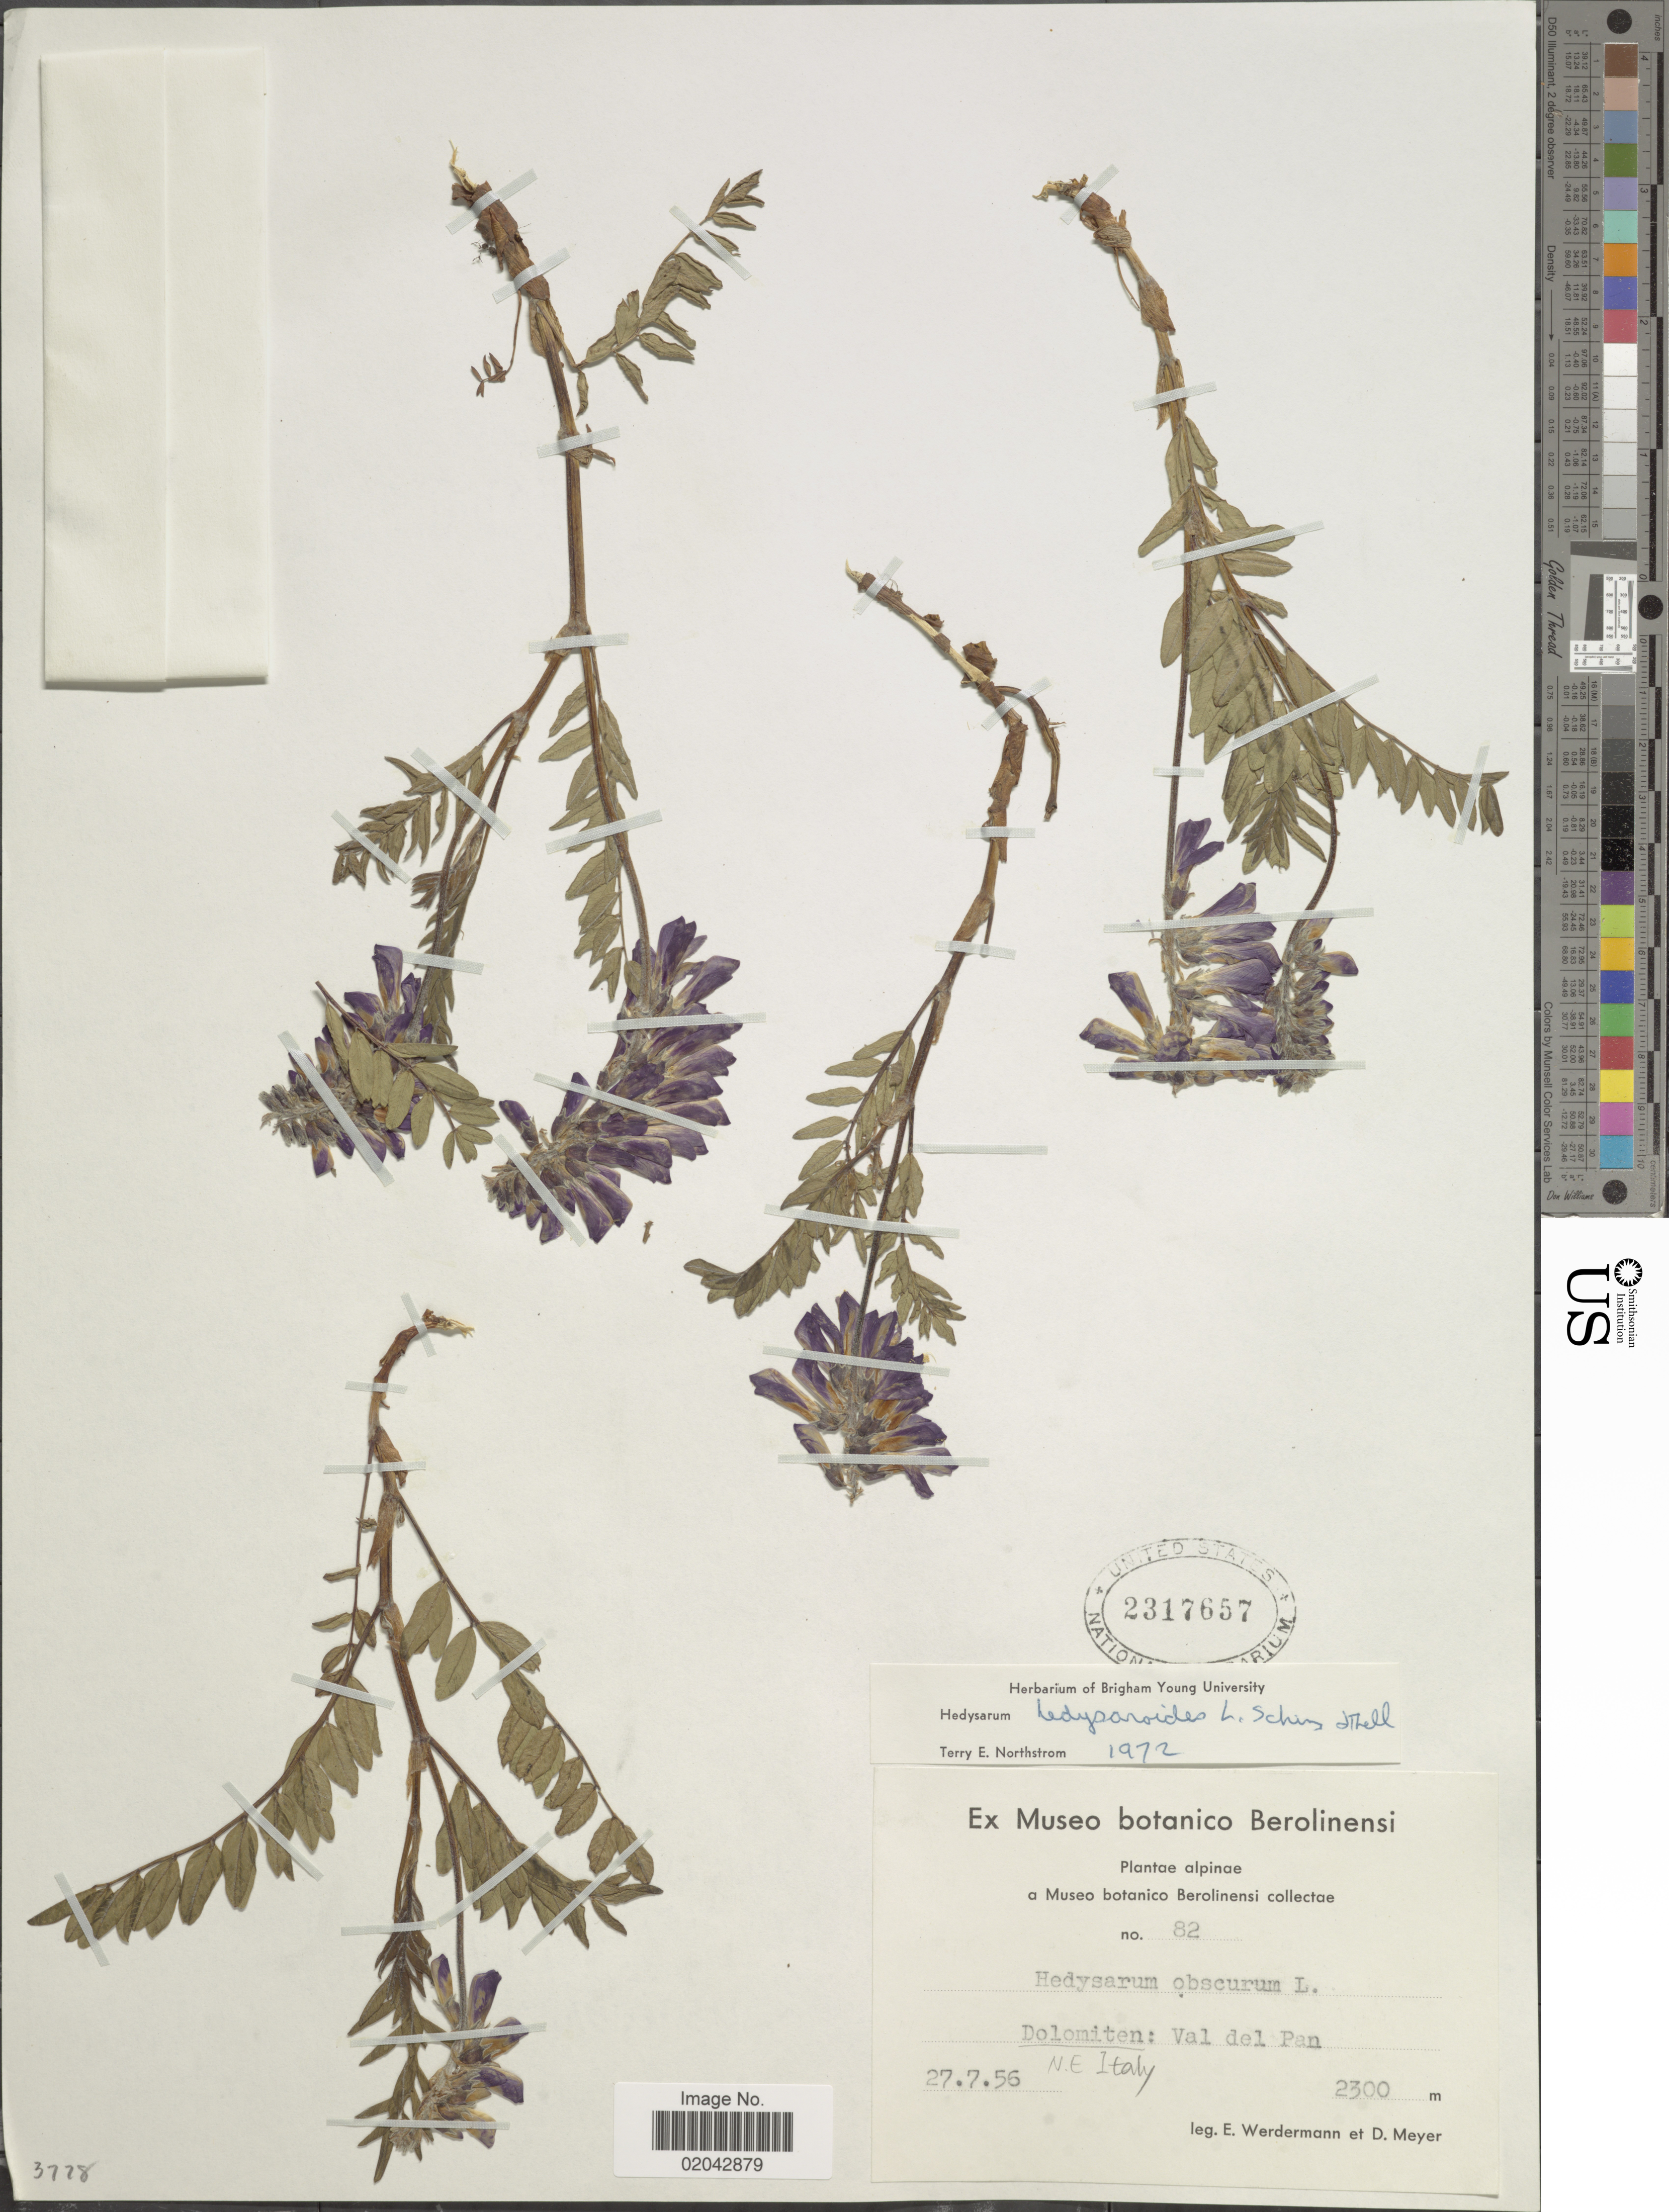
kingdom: Plantae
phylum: Tracheophyta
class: Magnoliopsida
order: Fabales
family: Fabaceae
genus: Hedysarum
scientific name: Hedysarum hedysaroides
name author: (L.) Schinz & Thell.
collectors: E. Wedermann & D. Meyer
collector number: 82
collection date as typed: Transcribed d/m/y: 27/7/56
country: Italy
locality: Dolomiten; Val del Pan, N.E. Italy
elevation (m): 2300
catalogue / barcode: US 2317657